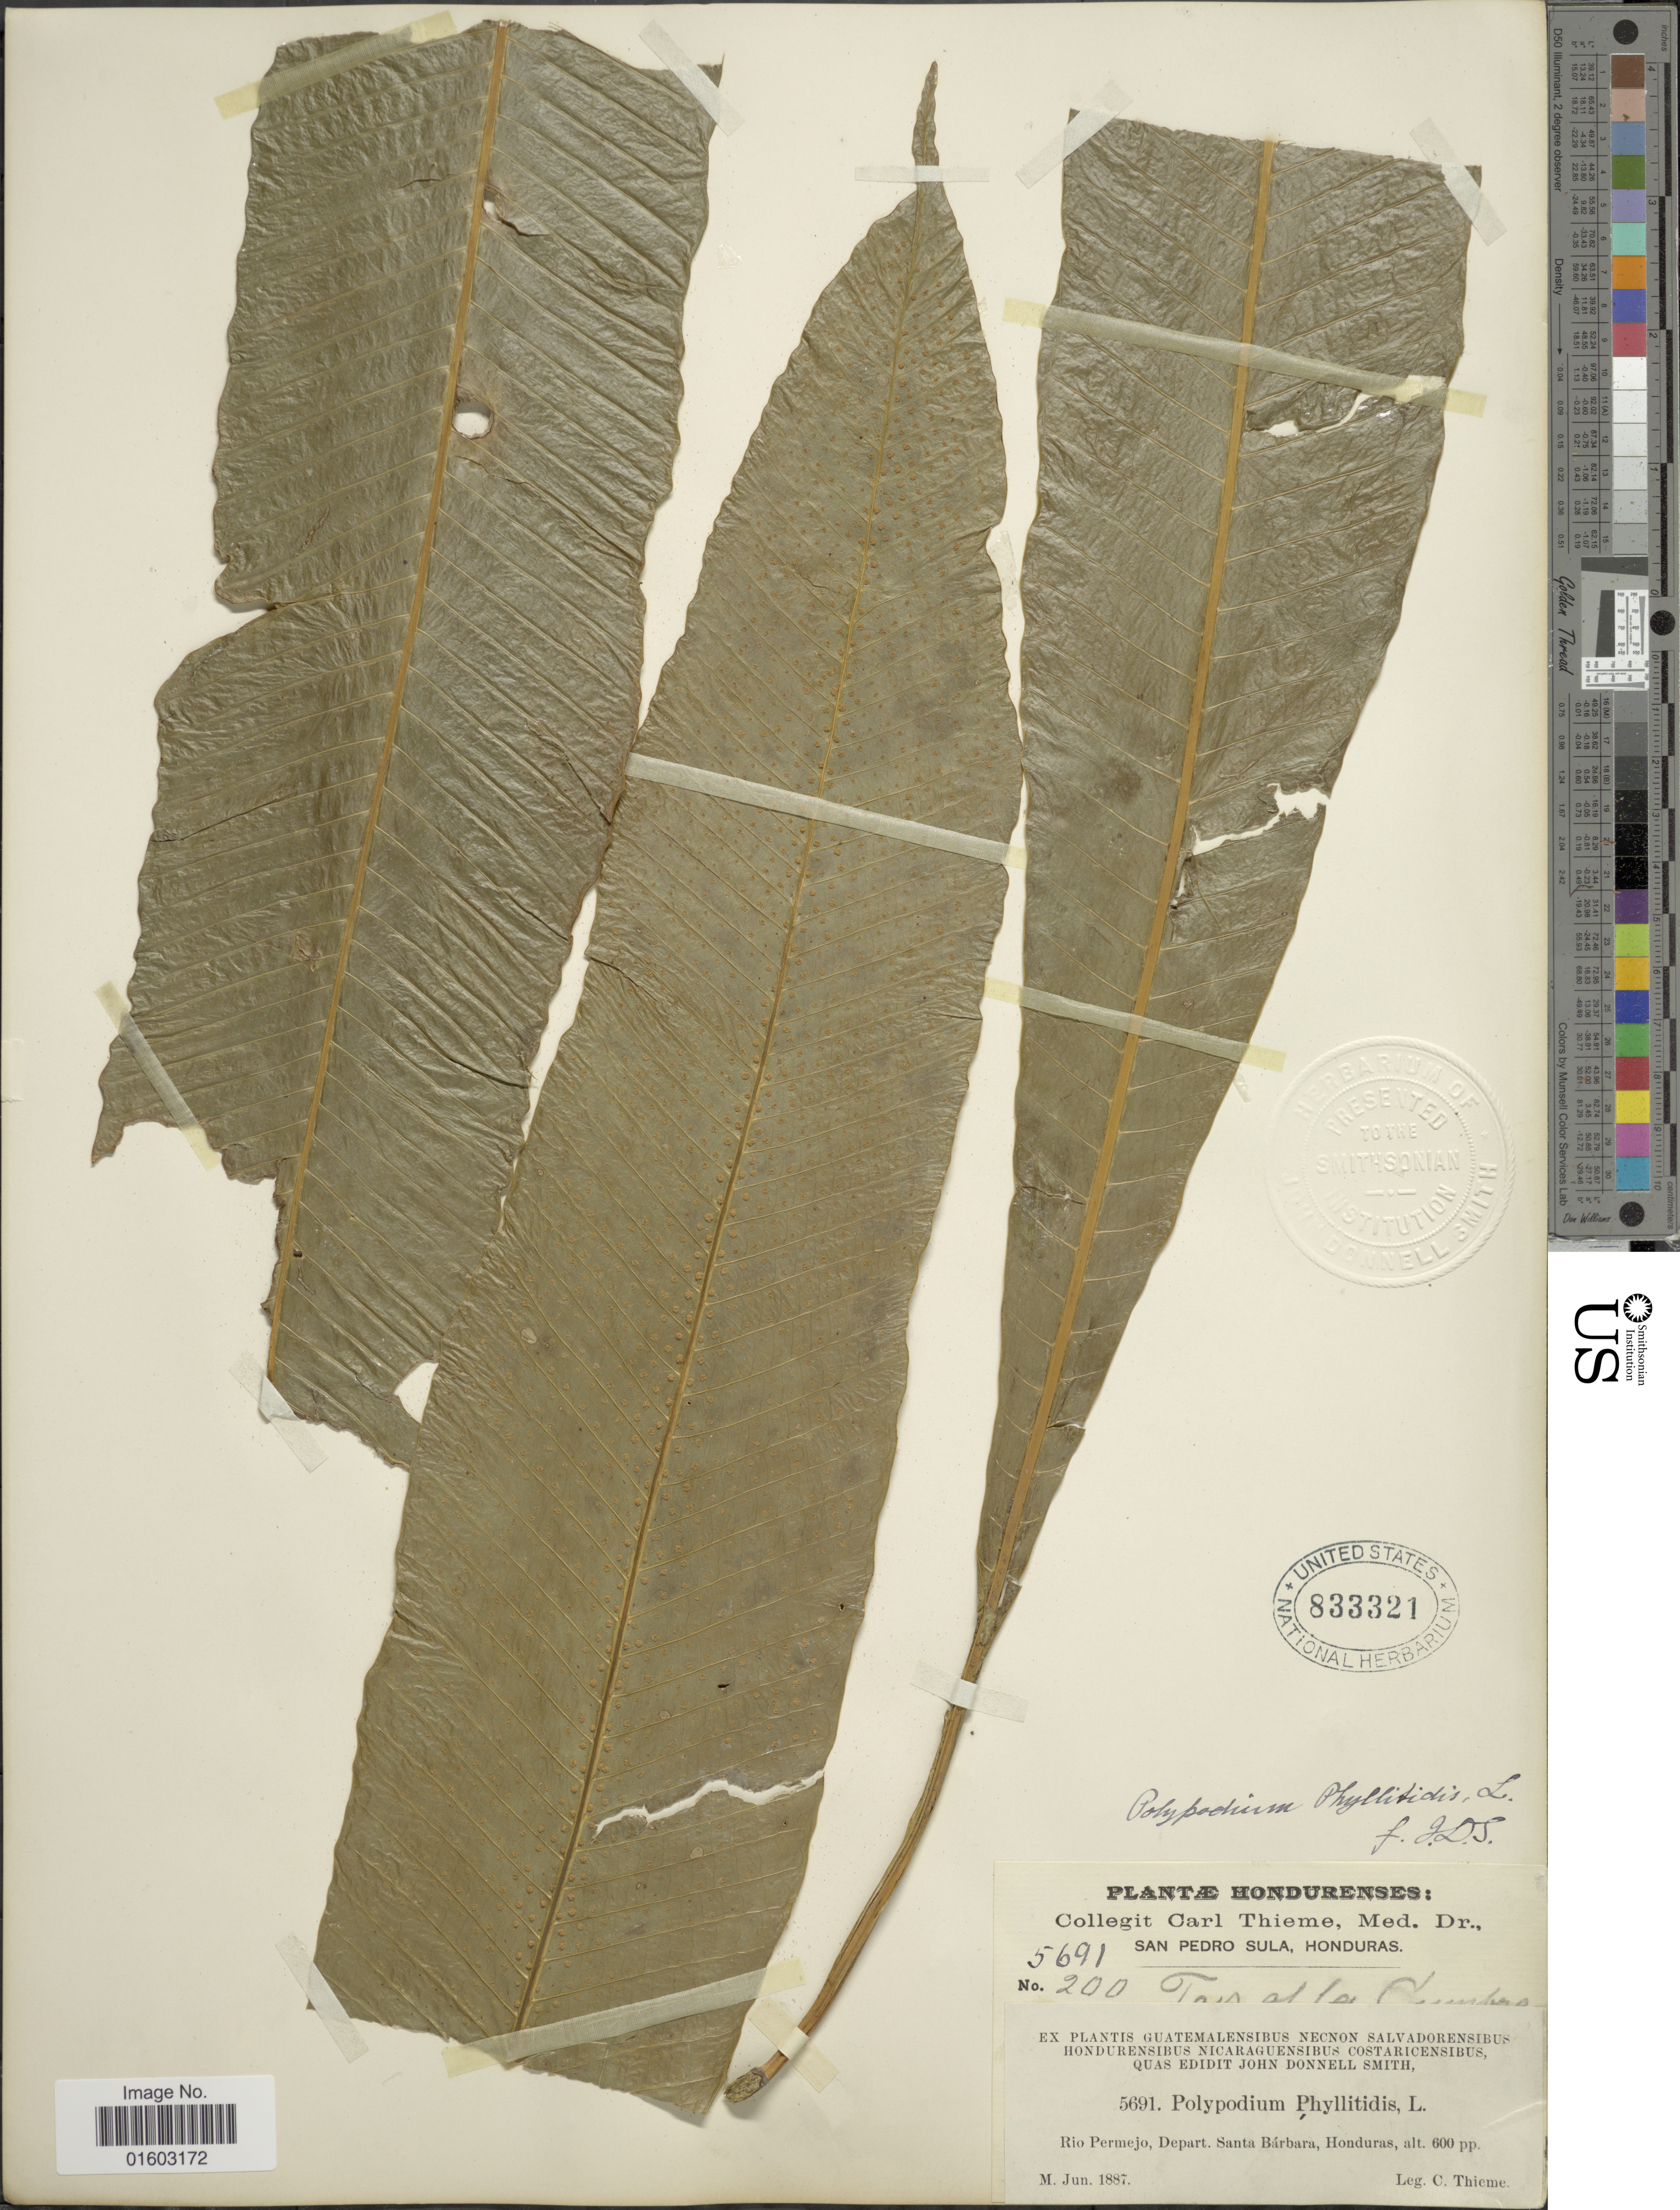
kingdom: Plantae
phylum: Tracheophyta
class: Polypodiopsida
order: Polypodiales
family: Polypodiaceae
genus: Campyloneurum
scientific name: Campyloneurum phyllitidis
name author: (L.) C. Presl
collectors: C. Thieme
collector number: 5691/200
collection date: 1887-06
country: Honduras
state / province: Santa Bárbara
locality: Rio Perlmejo, Santa Barbara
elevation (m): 183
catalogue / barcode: US 833321